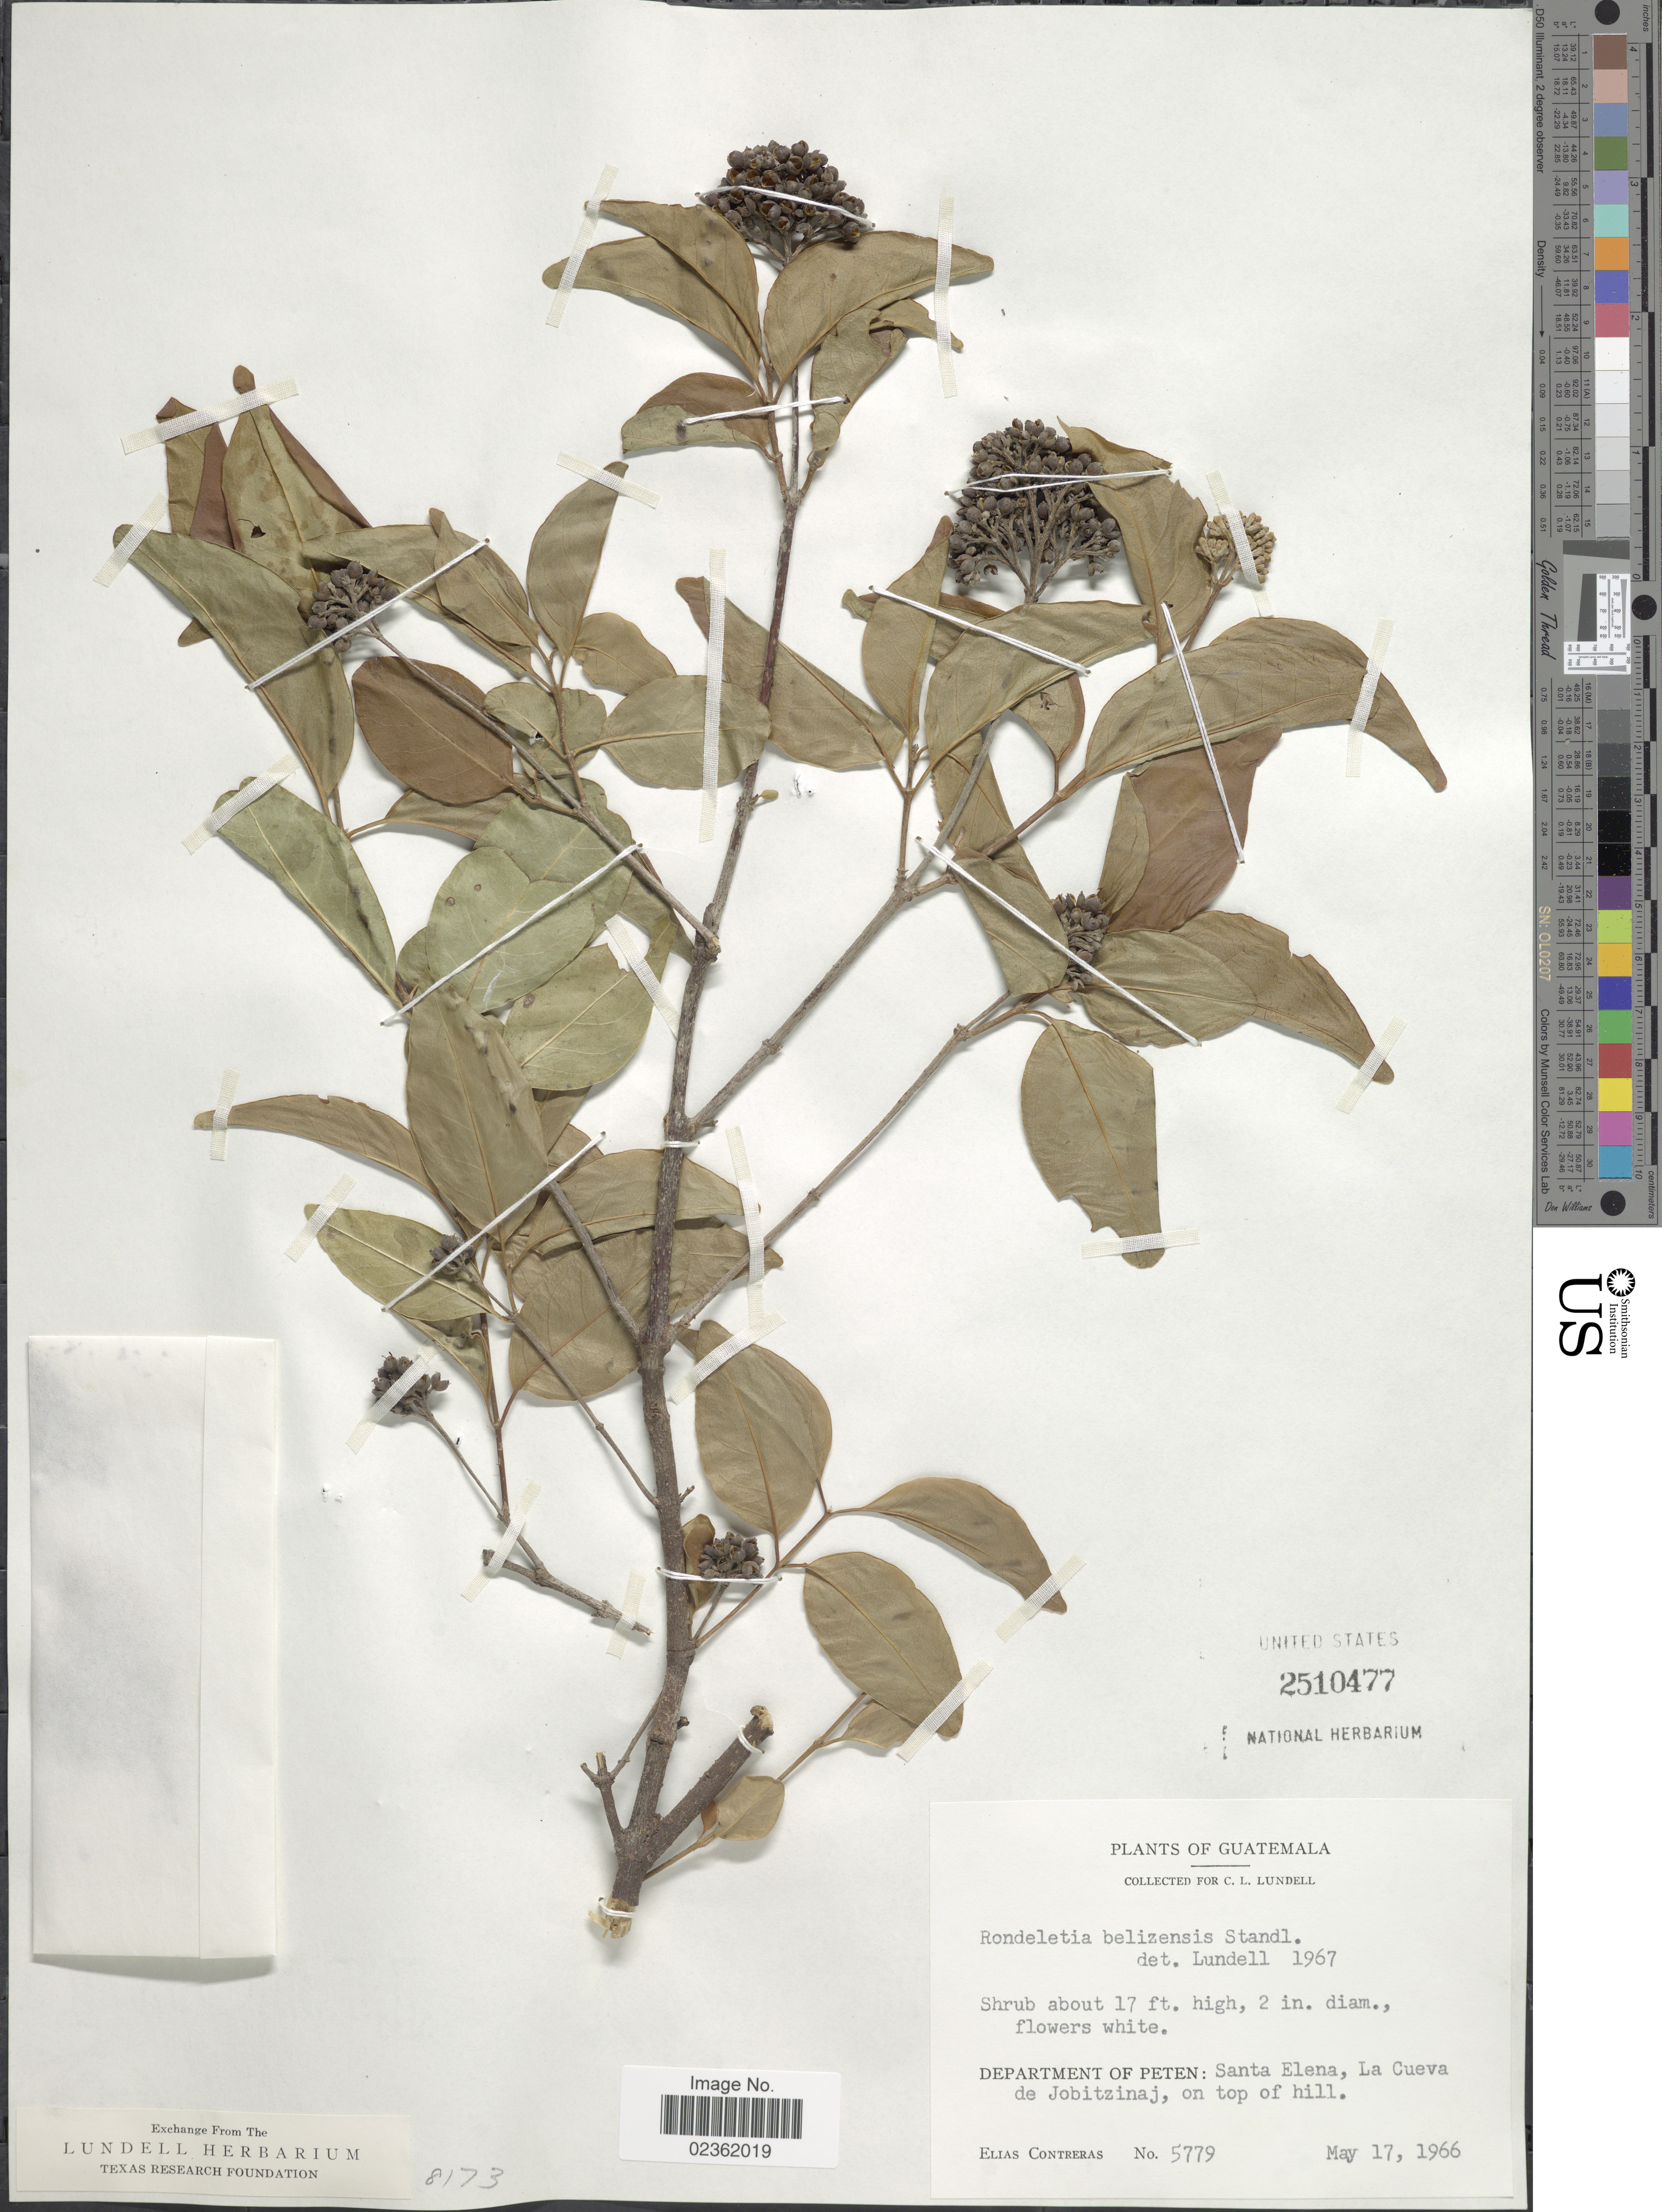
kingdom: Plantae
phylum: Tracheophyta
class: Magnoliopsida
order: Gentianales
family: Rubiaceae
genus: Rondeletia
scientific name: Rondeletia belizensis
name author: Standl.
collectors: E. Contreras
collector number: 5779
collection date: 1966-05-17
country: Guatemala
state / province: El Petén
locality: Peten: Santa Elena, La Cueva de Jobitzinaj, on top of hill.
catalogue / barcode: US 2510477